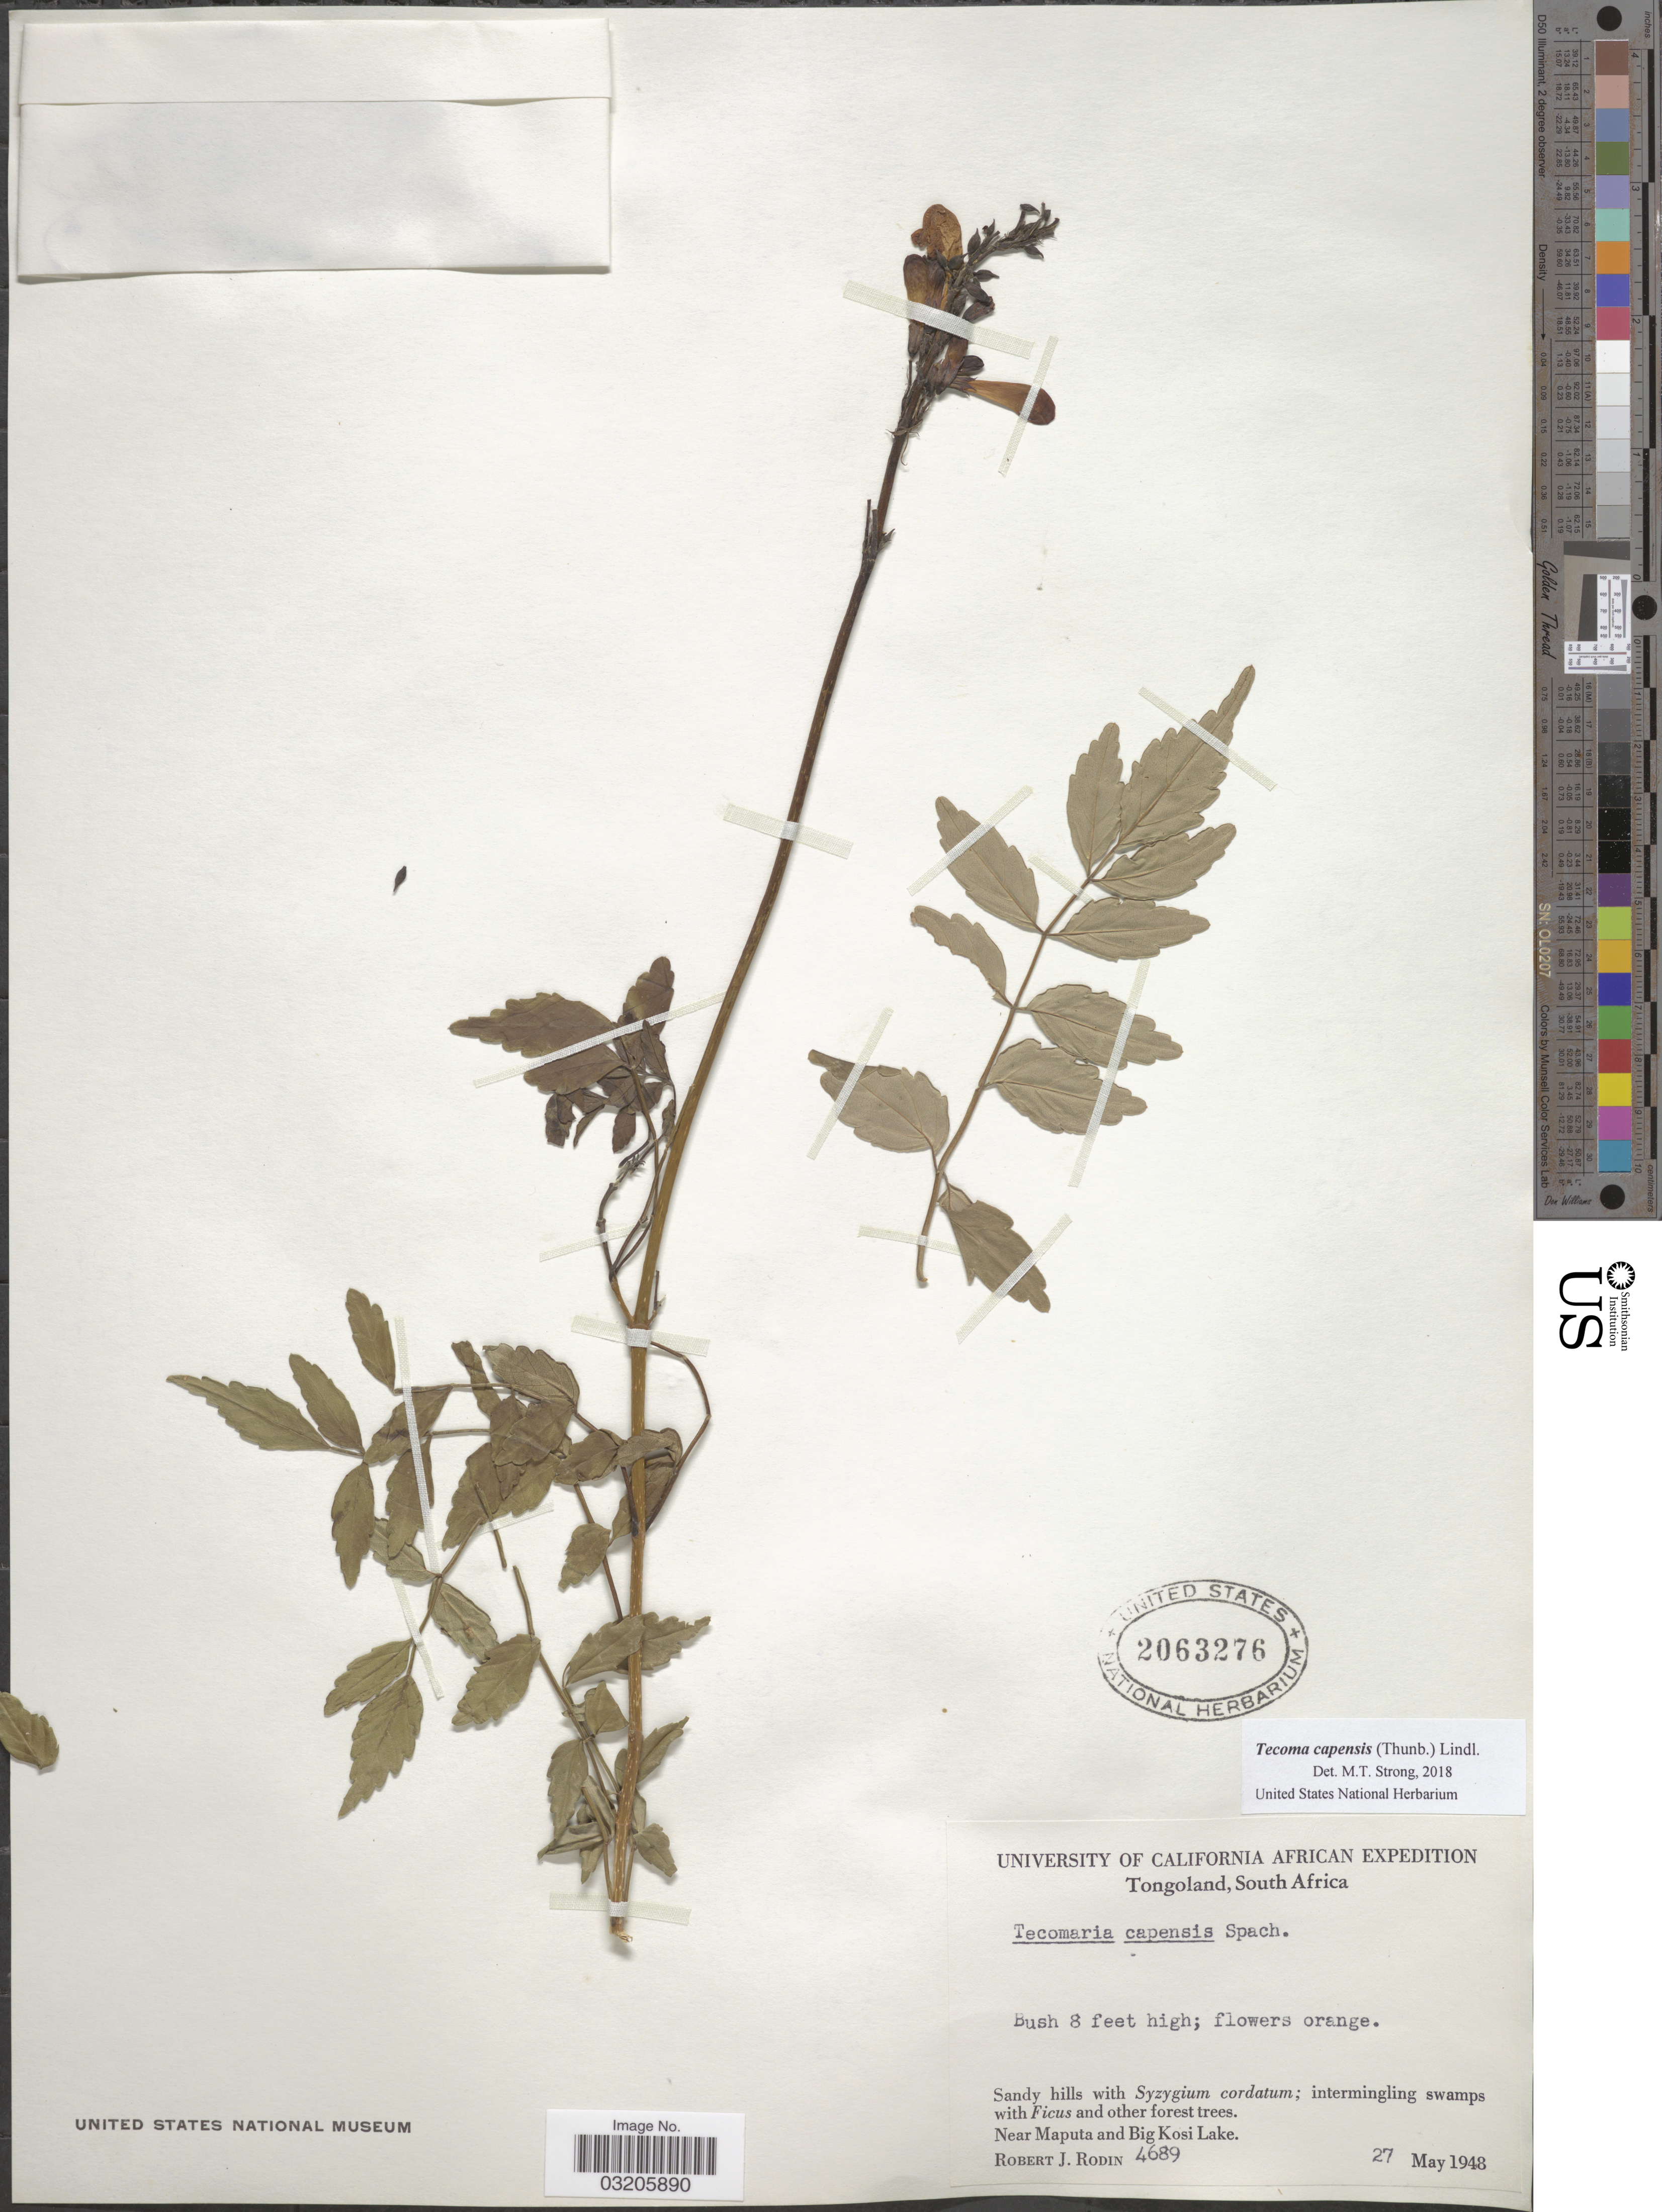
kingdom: Plantae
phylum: Tracheophyta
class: Magnoliopsida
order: Lamiales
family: Bignoniaceae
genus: Tecoma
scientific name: Tecoma capensis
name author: (Thunb.) Lindl.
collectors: R. J. Rodin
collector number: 4689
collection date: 1948-05-27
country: South Africa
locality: Tongoland. Sandy hills. Near Maputa and Big Kosi Lake.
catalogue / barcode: US 2063276